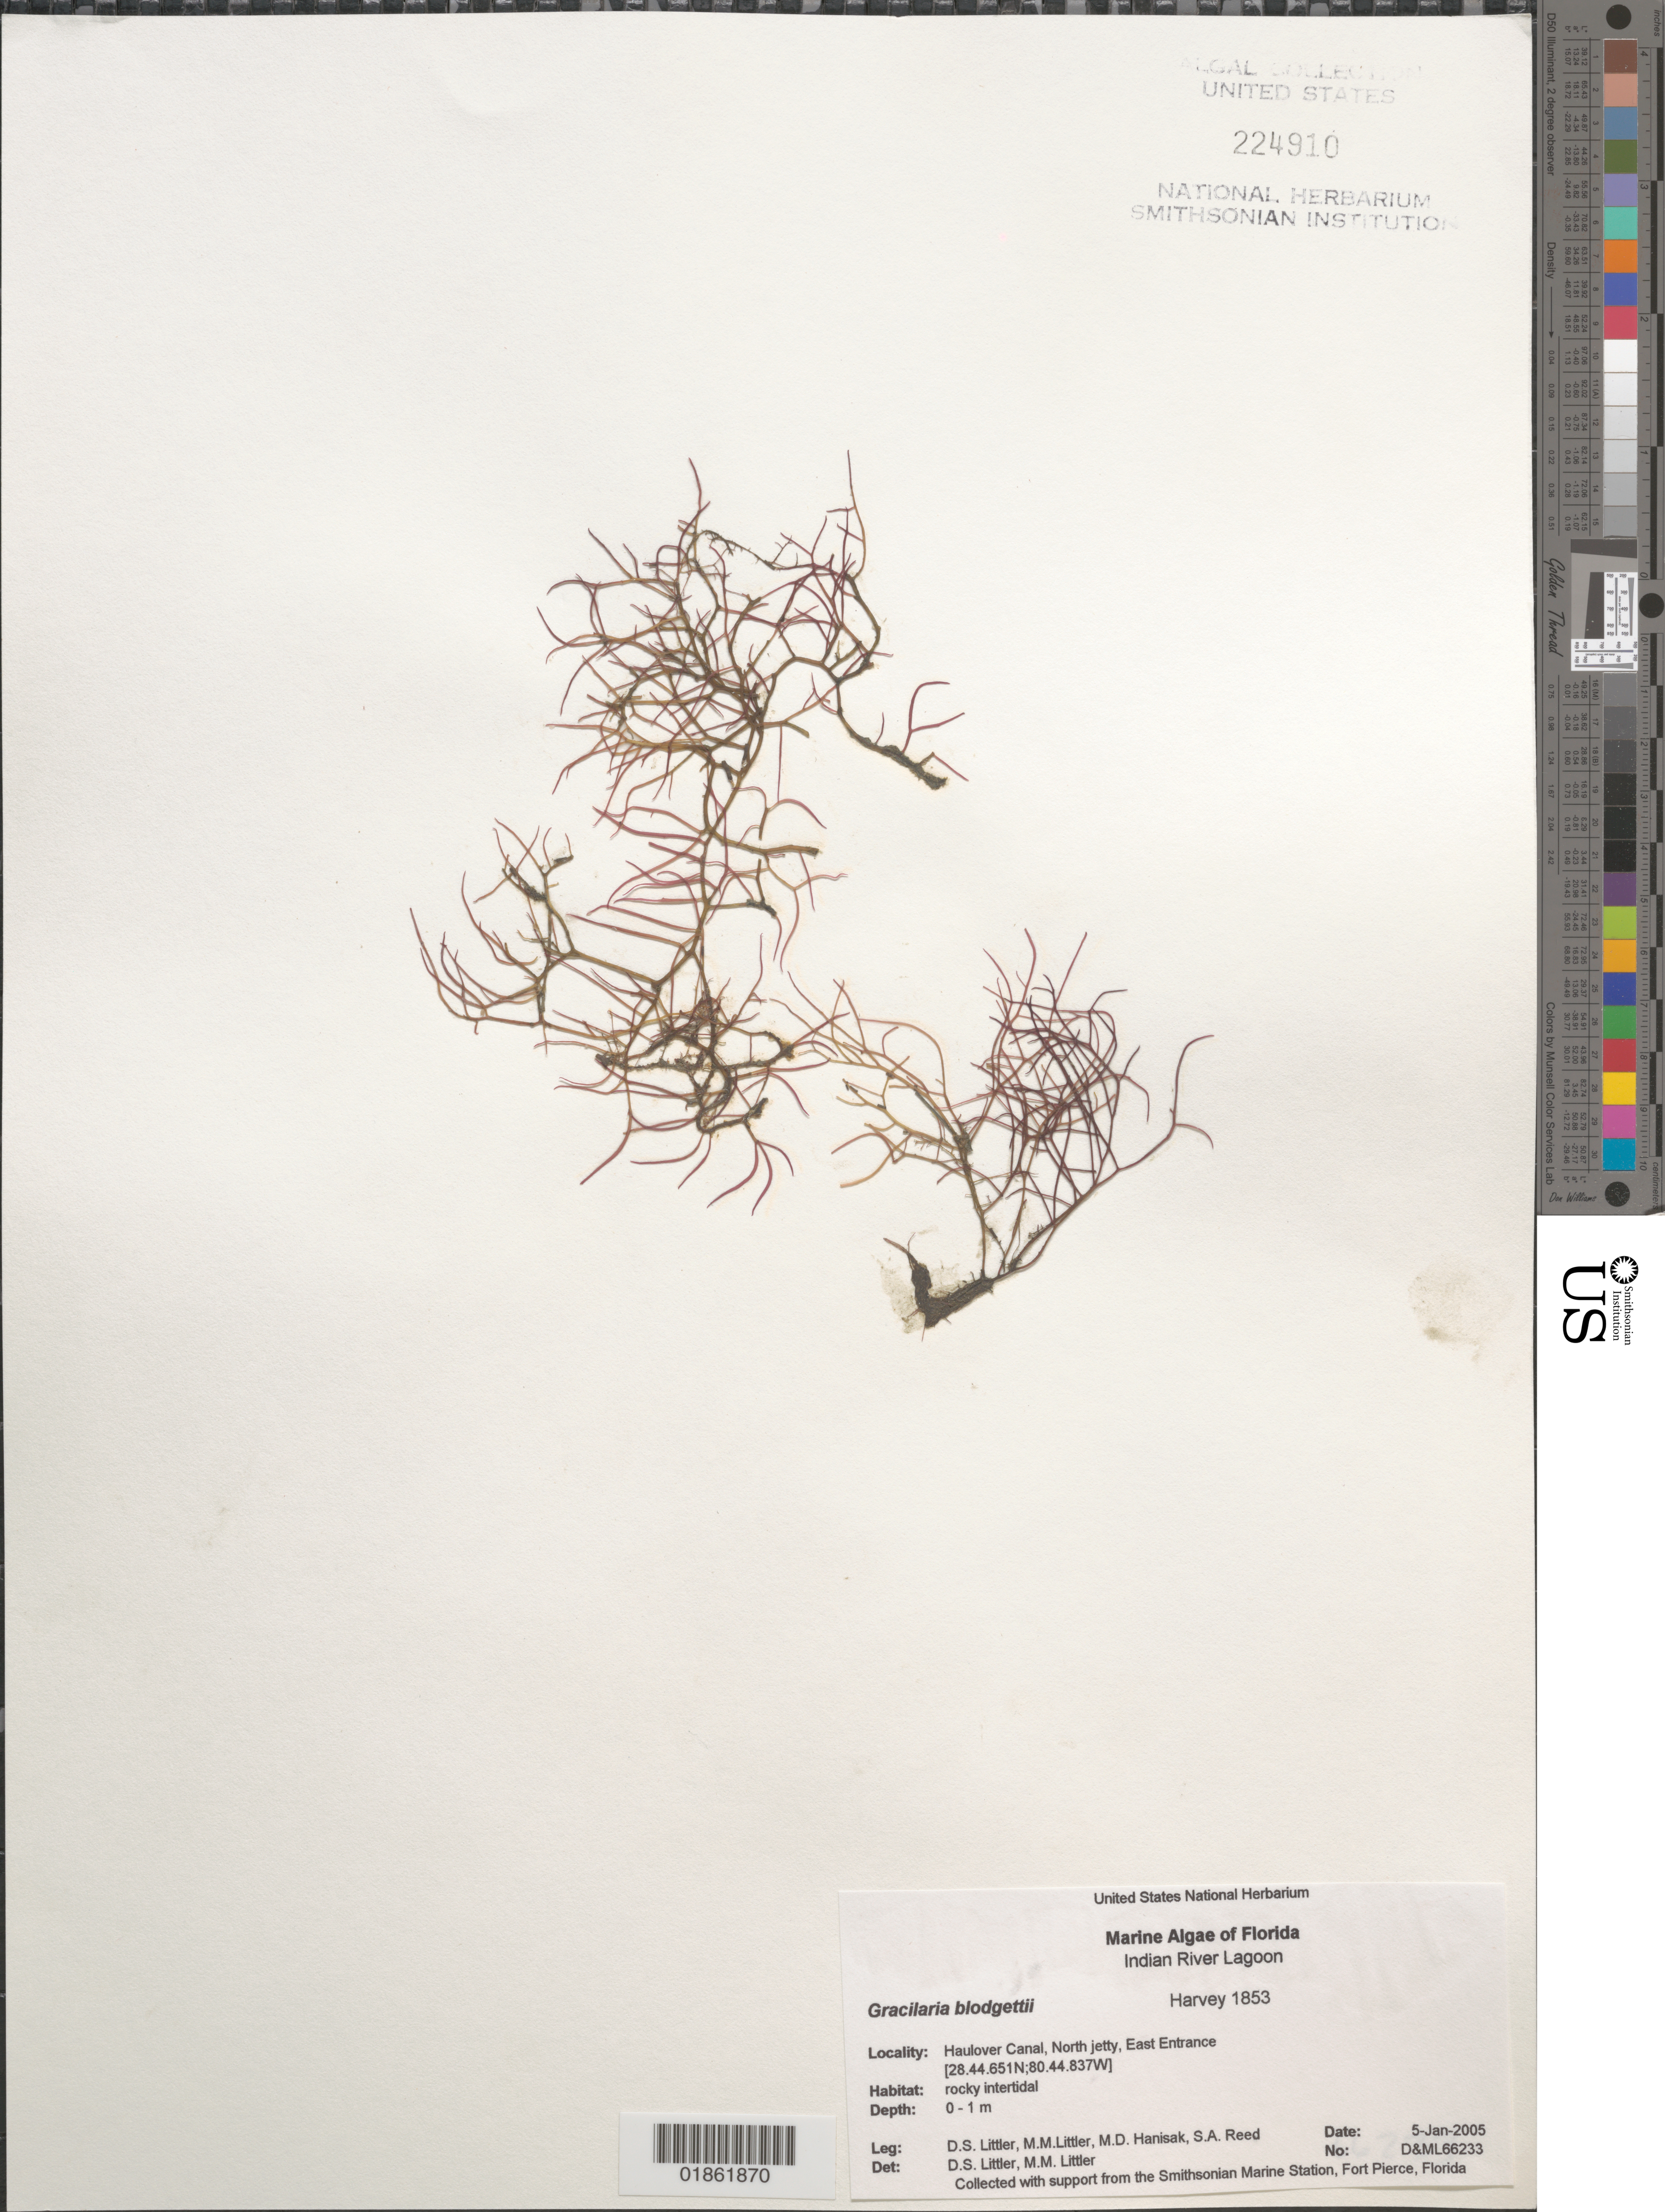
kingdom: Plantae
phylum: Rhodophyta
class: Florideophyceae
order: Gracilariales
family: Gracilariaceae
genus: Gracilaria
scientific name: Gracilaria blodgettii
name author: Harv.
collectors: D. S. Littler, M. M. Littler & M. Hanisak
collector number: D&ML 66233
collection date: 2004-12-31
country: United States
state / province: Florida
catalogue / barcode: US 224910